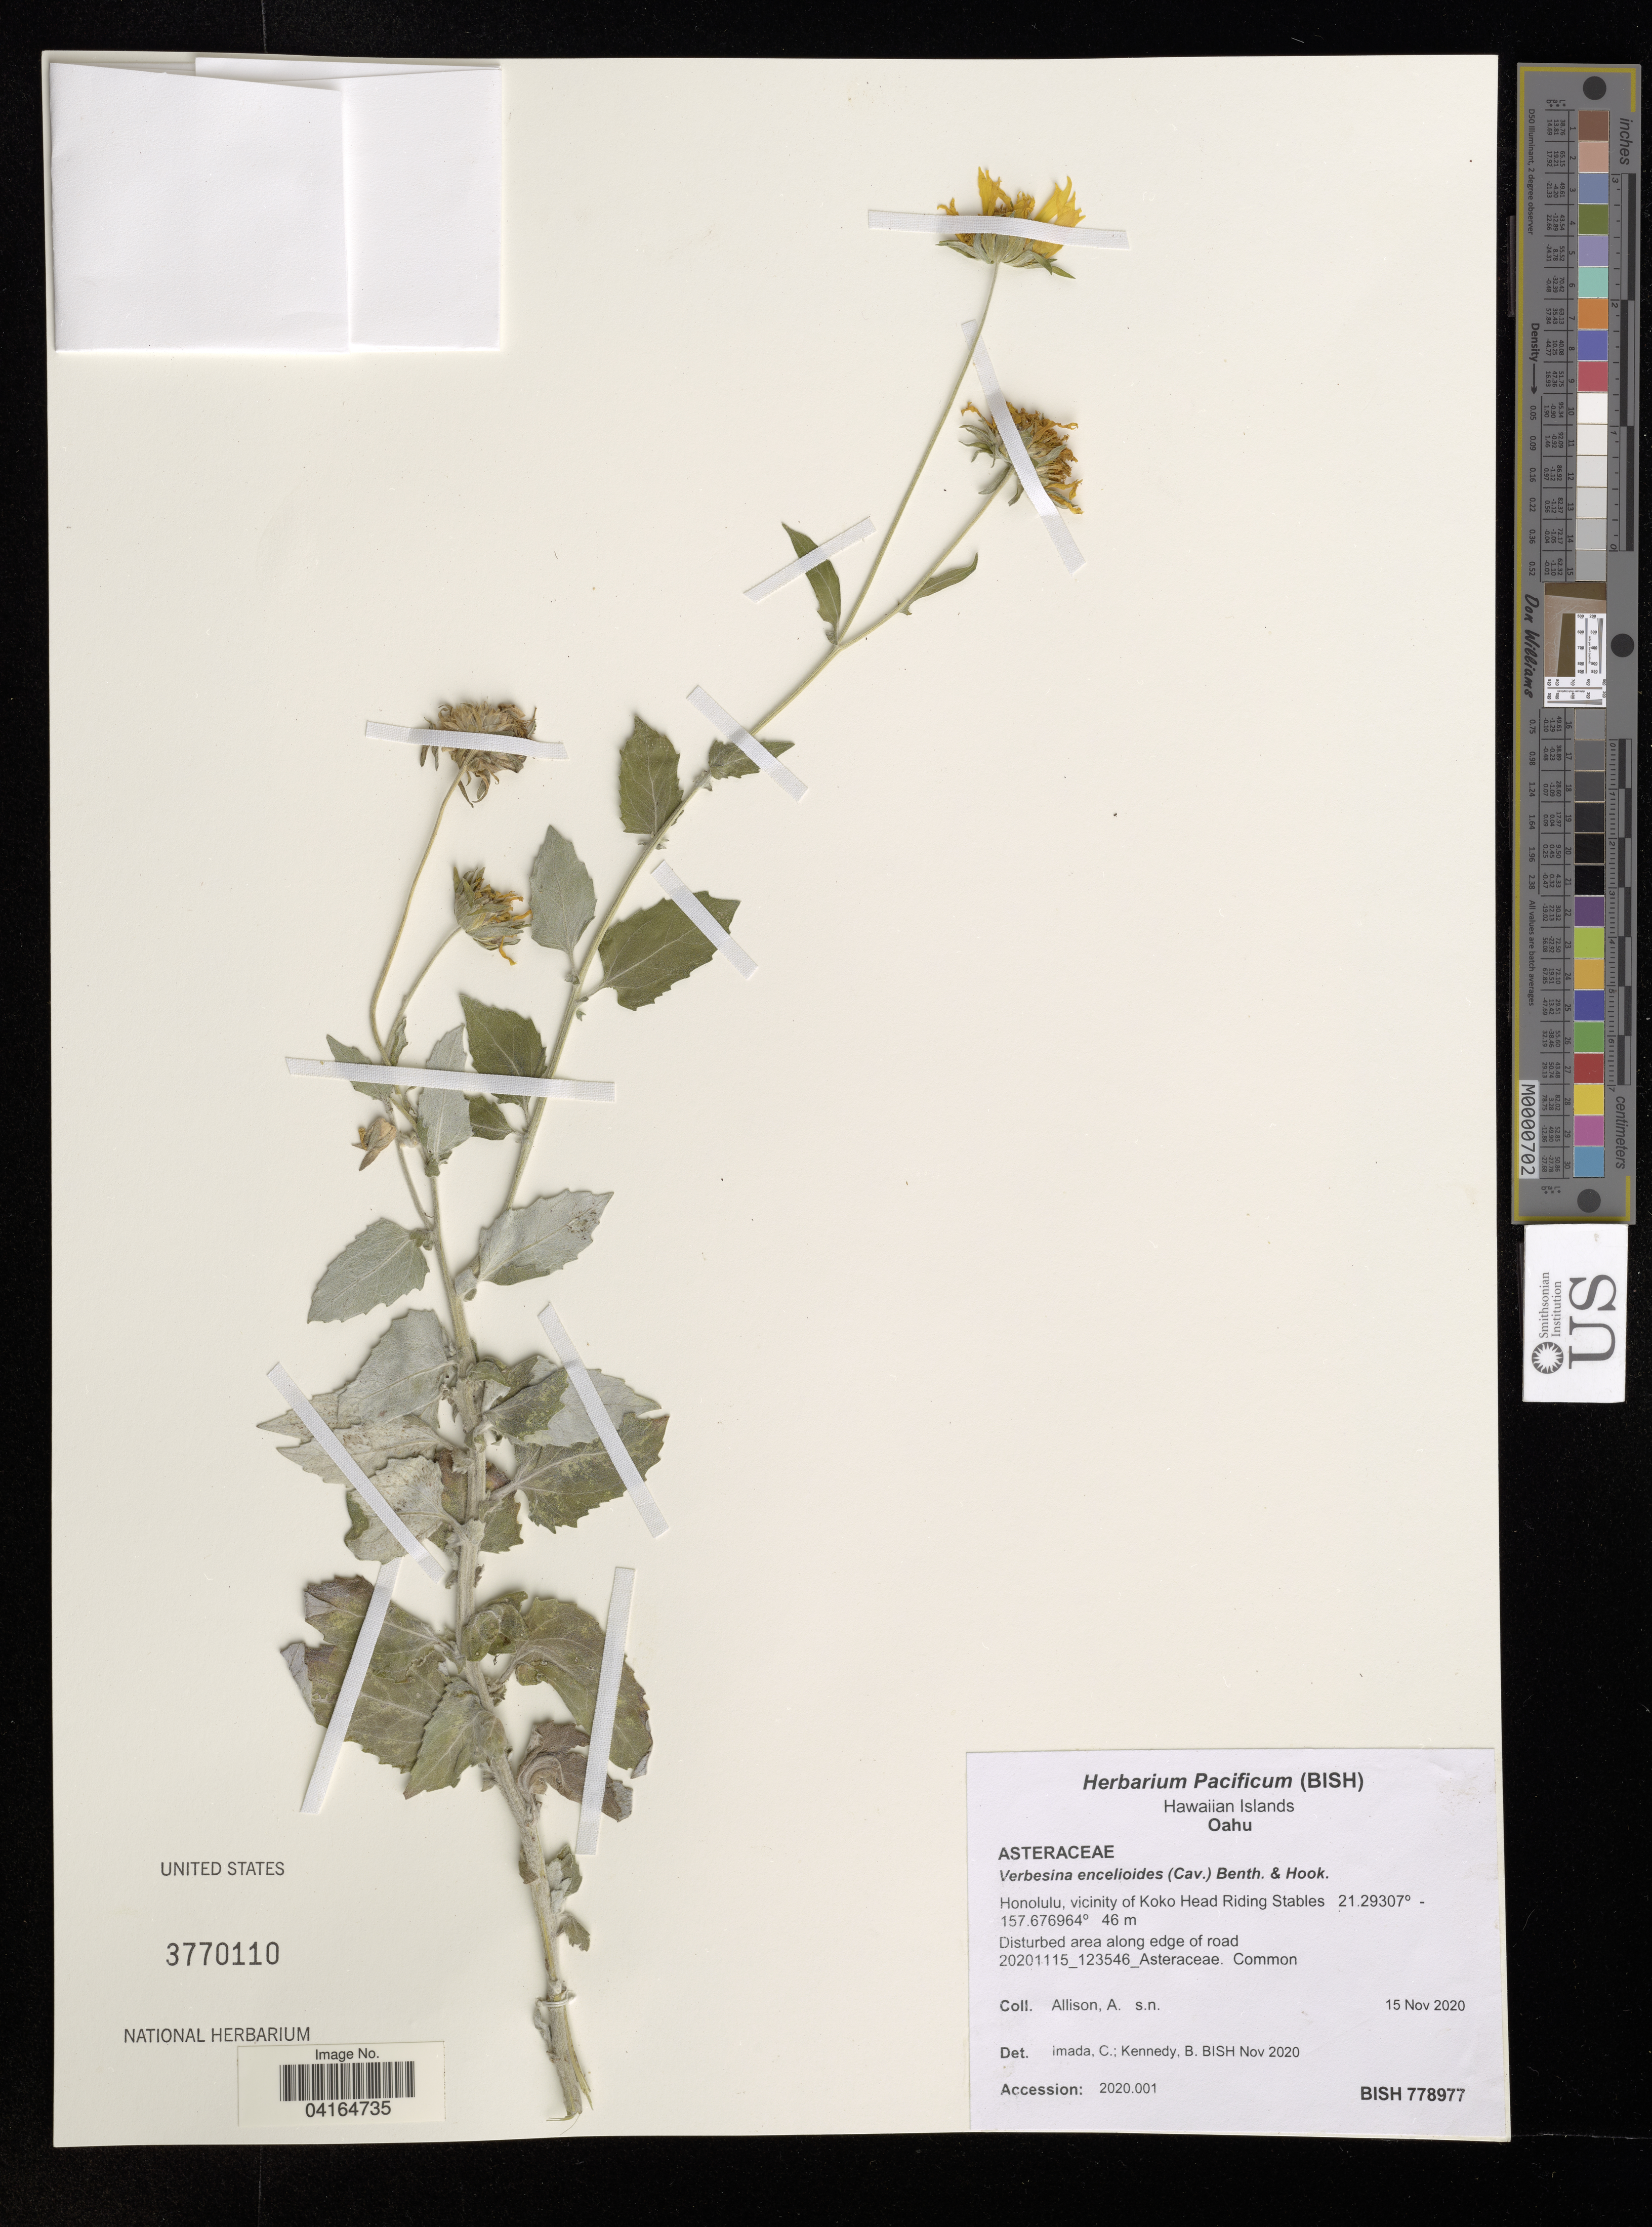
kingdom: Plantae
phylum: Tracheophyta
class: Magnoliopsida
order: Asterales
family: Asteraceae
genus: Verbesina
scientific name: Verbesina encelioides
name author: (Cav.) Benth. & Hook. ex A. Gray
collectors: A. Allison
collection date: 2020-11-15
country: United States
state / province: Hawaii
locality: Hawaiian Islands. Oahu. Honolulu, vicinity of Koko Head Riding Stables.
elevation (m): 46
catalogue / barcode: US 3770110